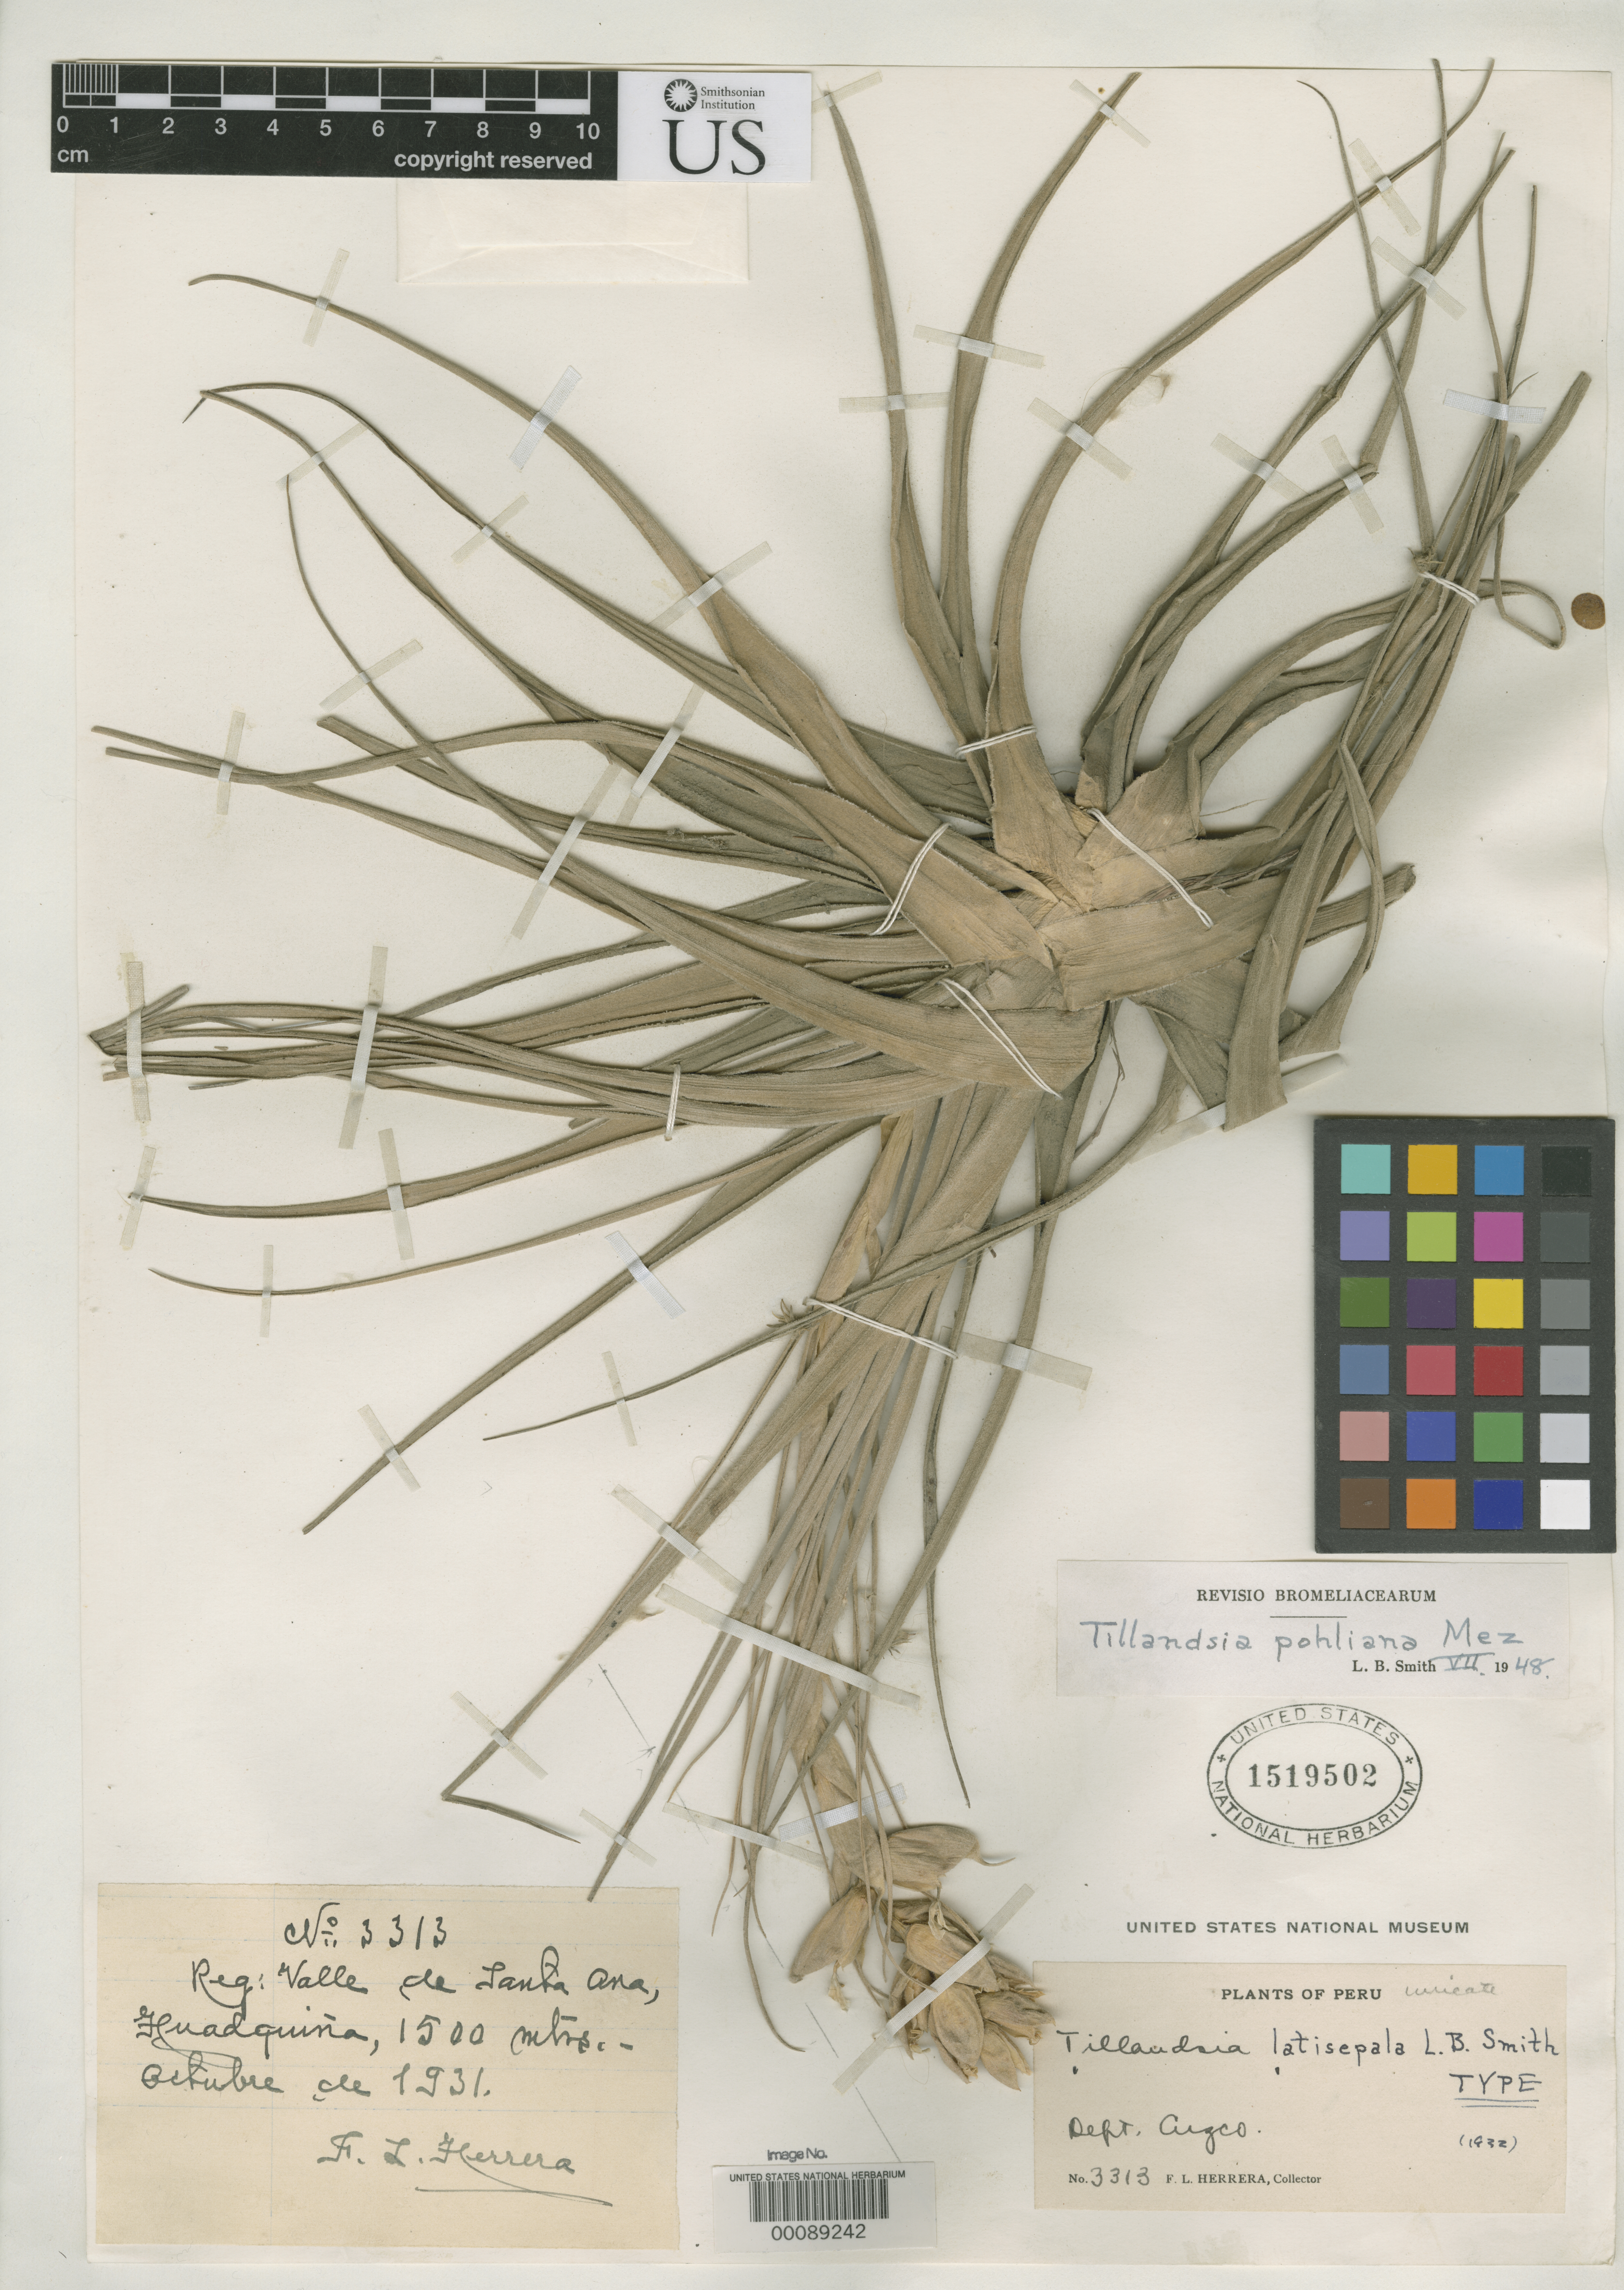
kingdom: Plantae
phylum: Tracheophyta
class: Liliopsida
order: Poales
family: Bromeliaceae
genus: Tillandsia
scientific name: Tillandsia latisepala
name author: L.B. Sm.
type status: Holotype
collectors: F. L. Herrera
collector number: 3313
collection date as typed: Oct 1931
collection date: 1931-10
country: Peru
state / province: Cusco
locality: Valle de Santa Ana, Guadquina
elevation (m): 1500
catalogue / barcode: US 1519502